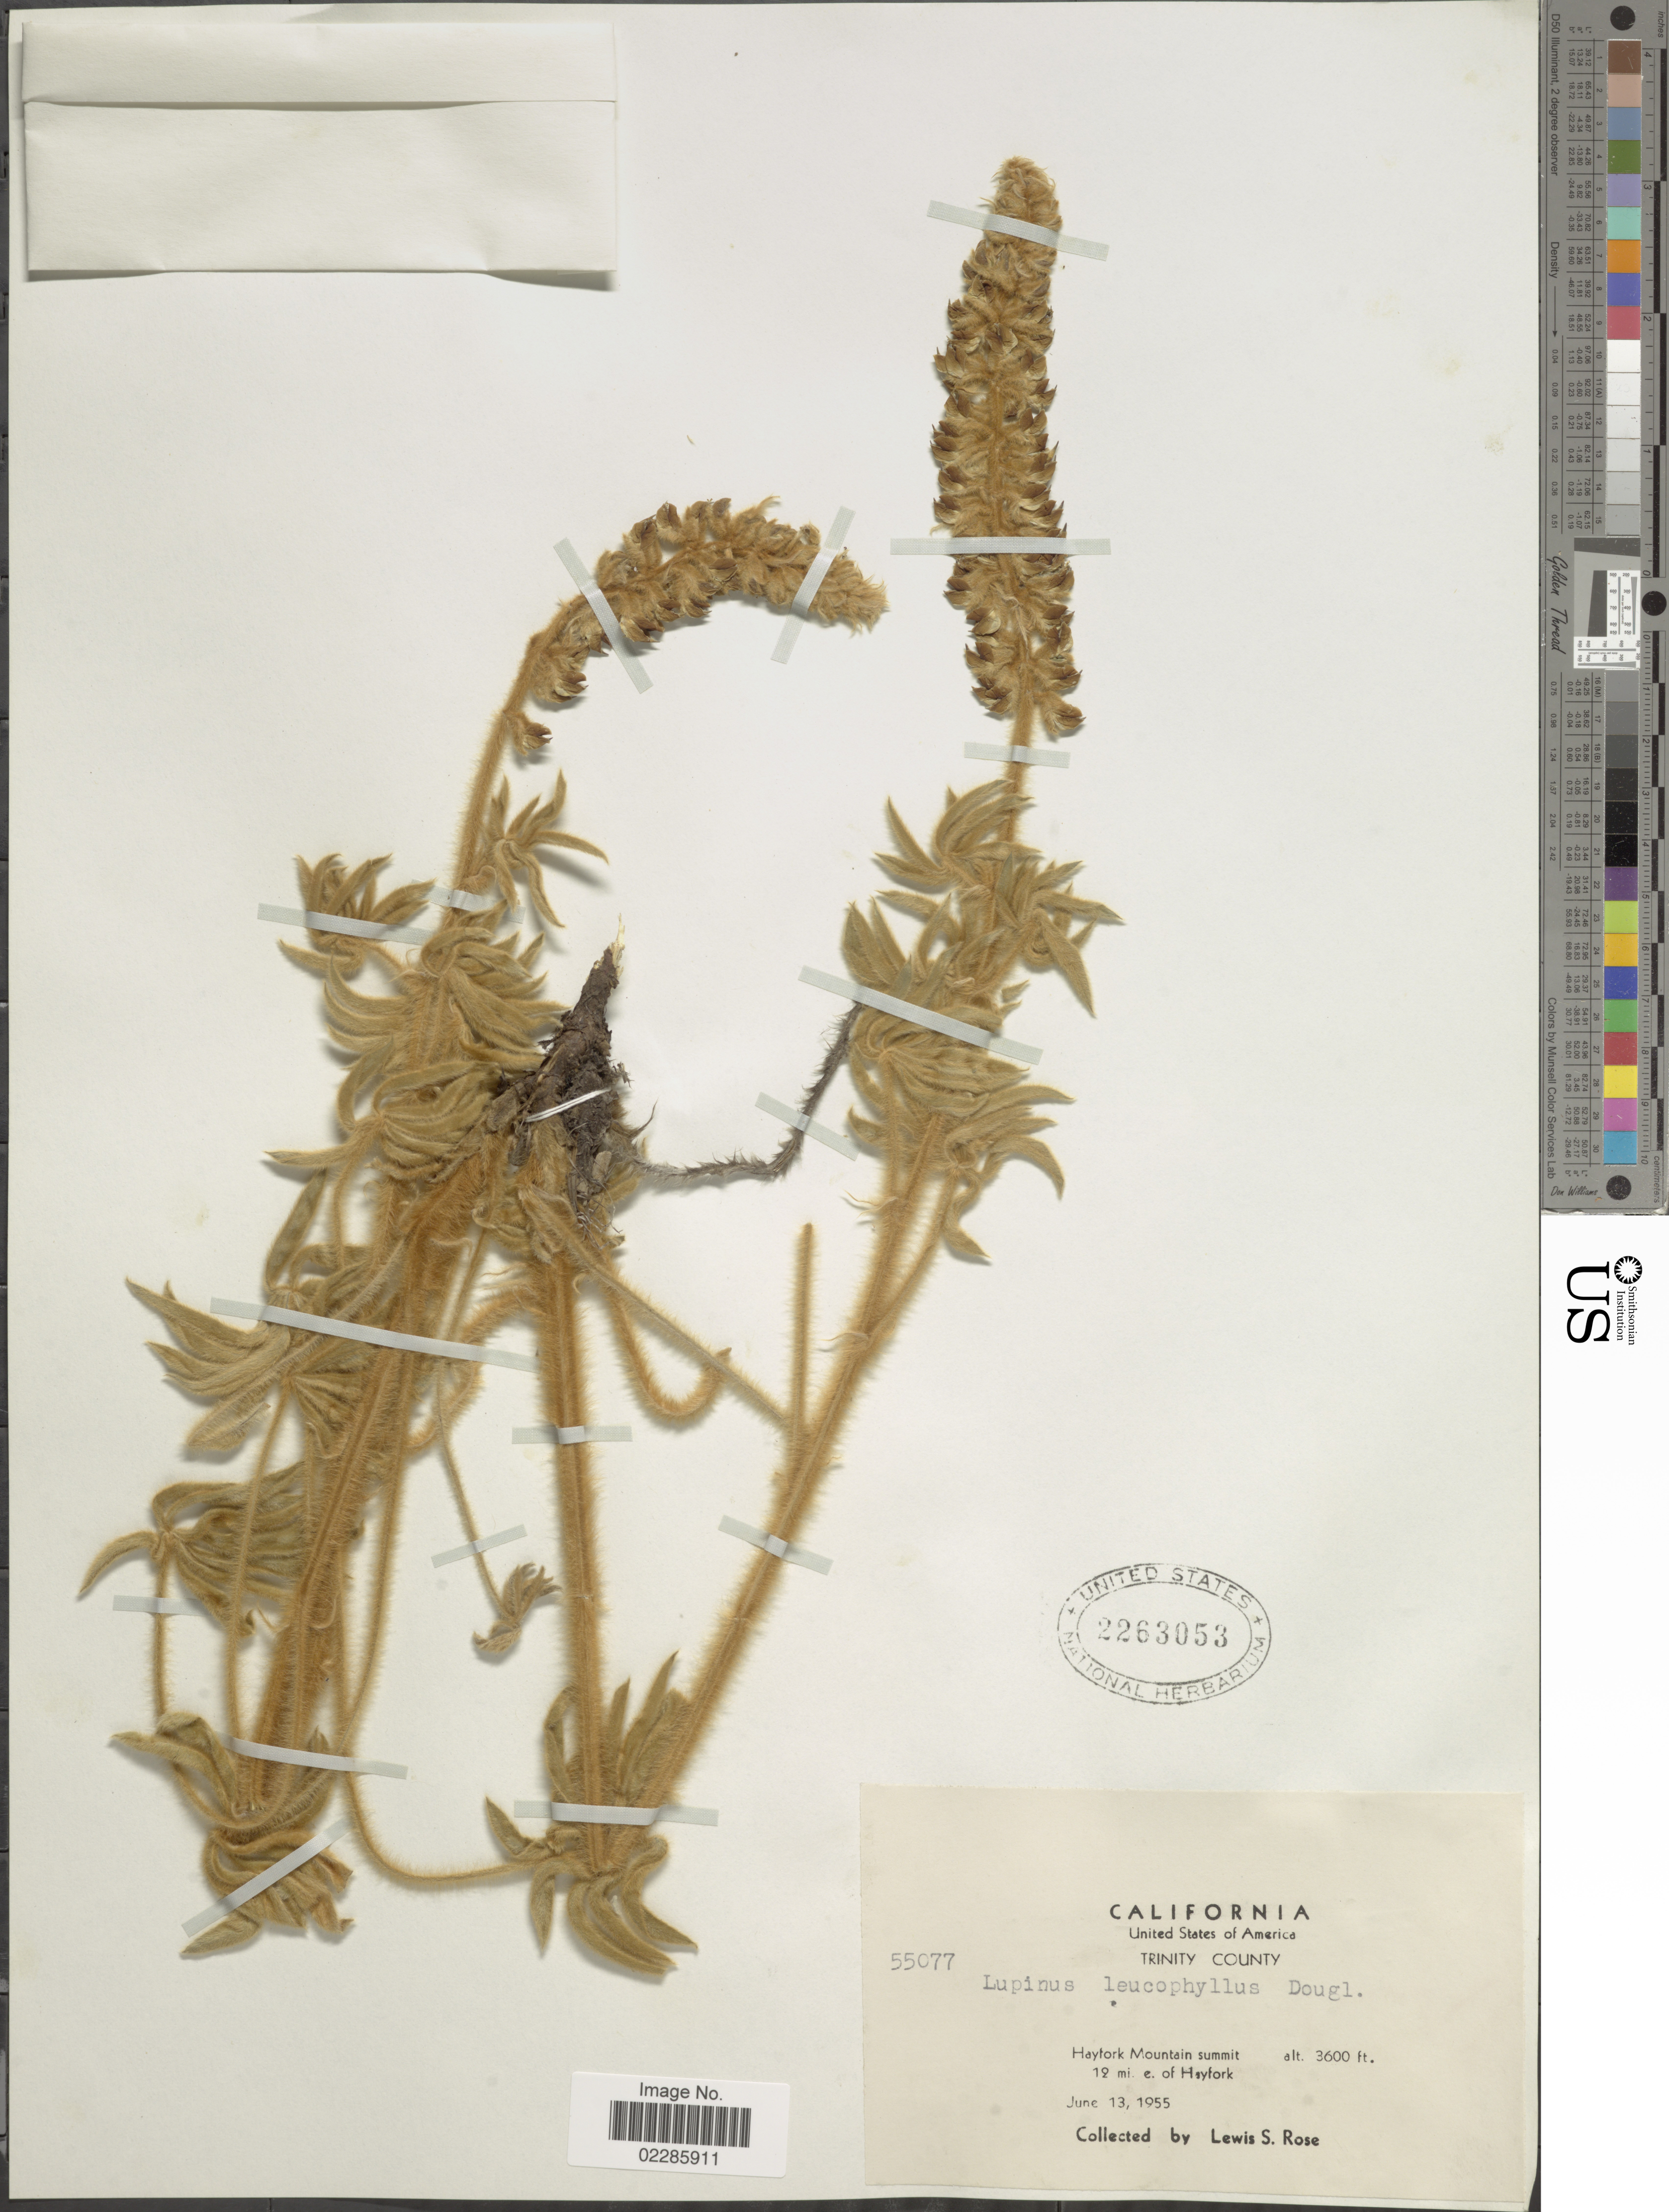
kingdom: Plantae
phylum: Tracheophyta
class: Magnoliopsida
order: Fabales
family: Fabaceae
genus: Lupinus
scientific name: Lupinus leucophyllus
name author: Douglas ex Lindl.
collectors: L. S. Rose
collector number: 55077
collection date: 1955-06-13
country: United States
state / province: California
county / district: Trinity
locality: Trinity County, Haytork Mountain smmit, 12 mi e. of Hayfork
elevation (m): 1097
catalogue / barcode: US 2263053